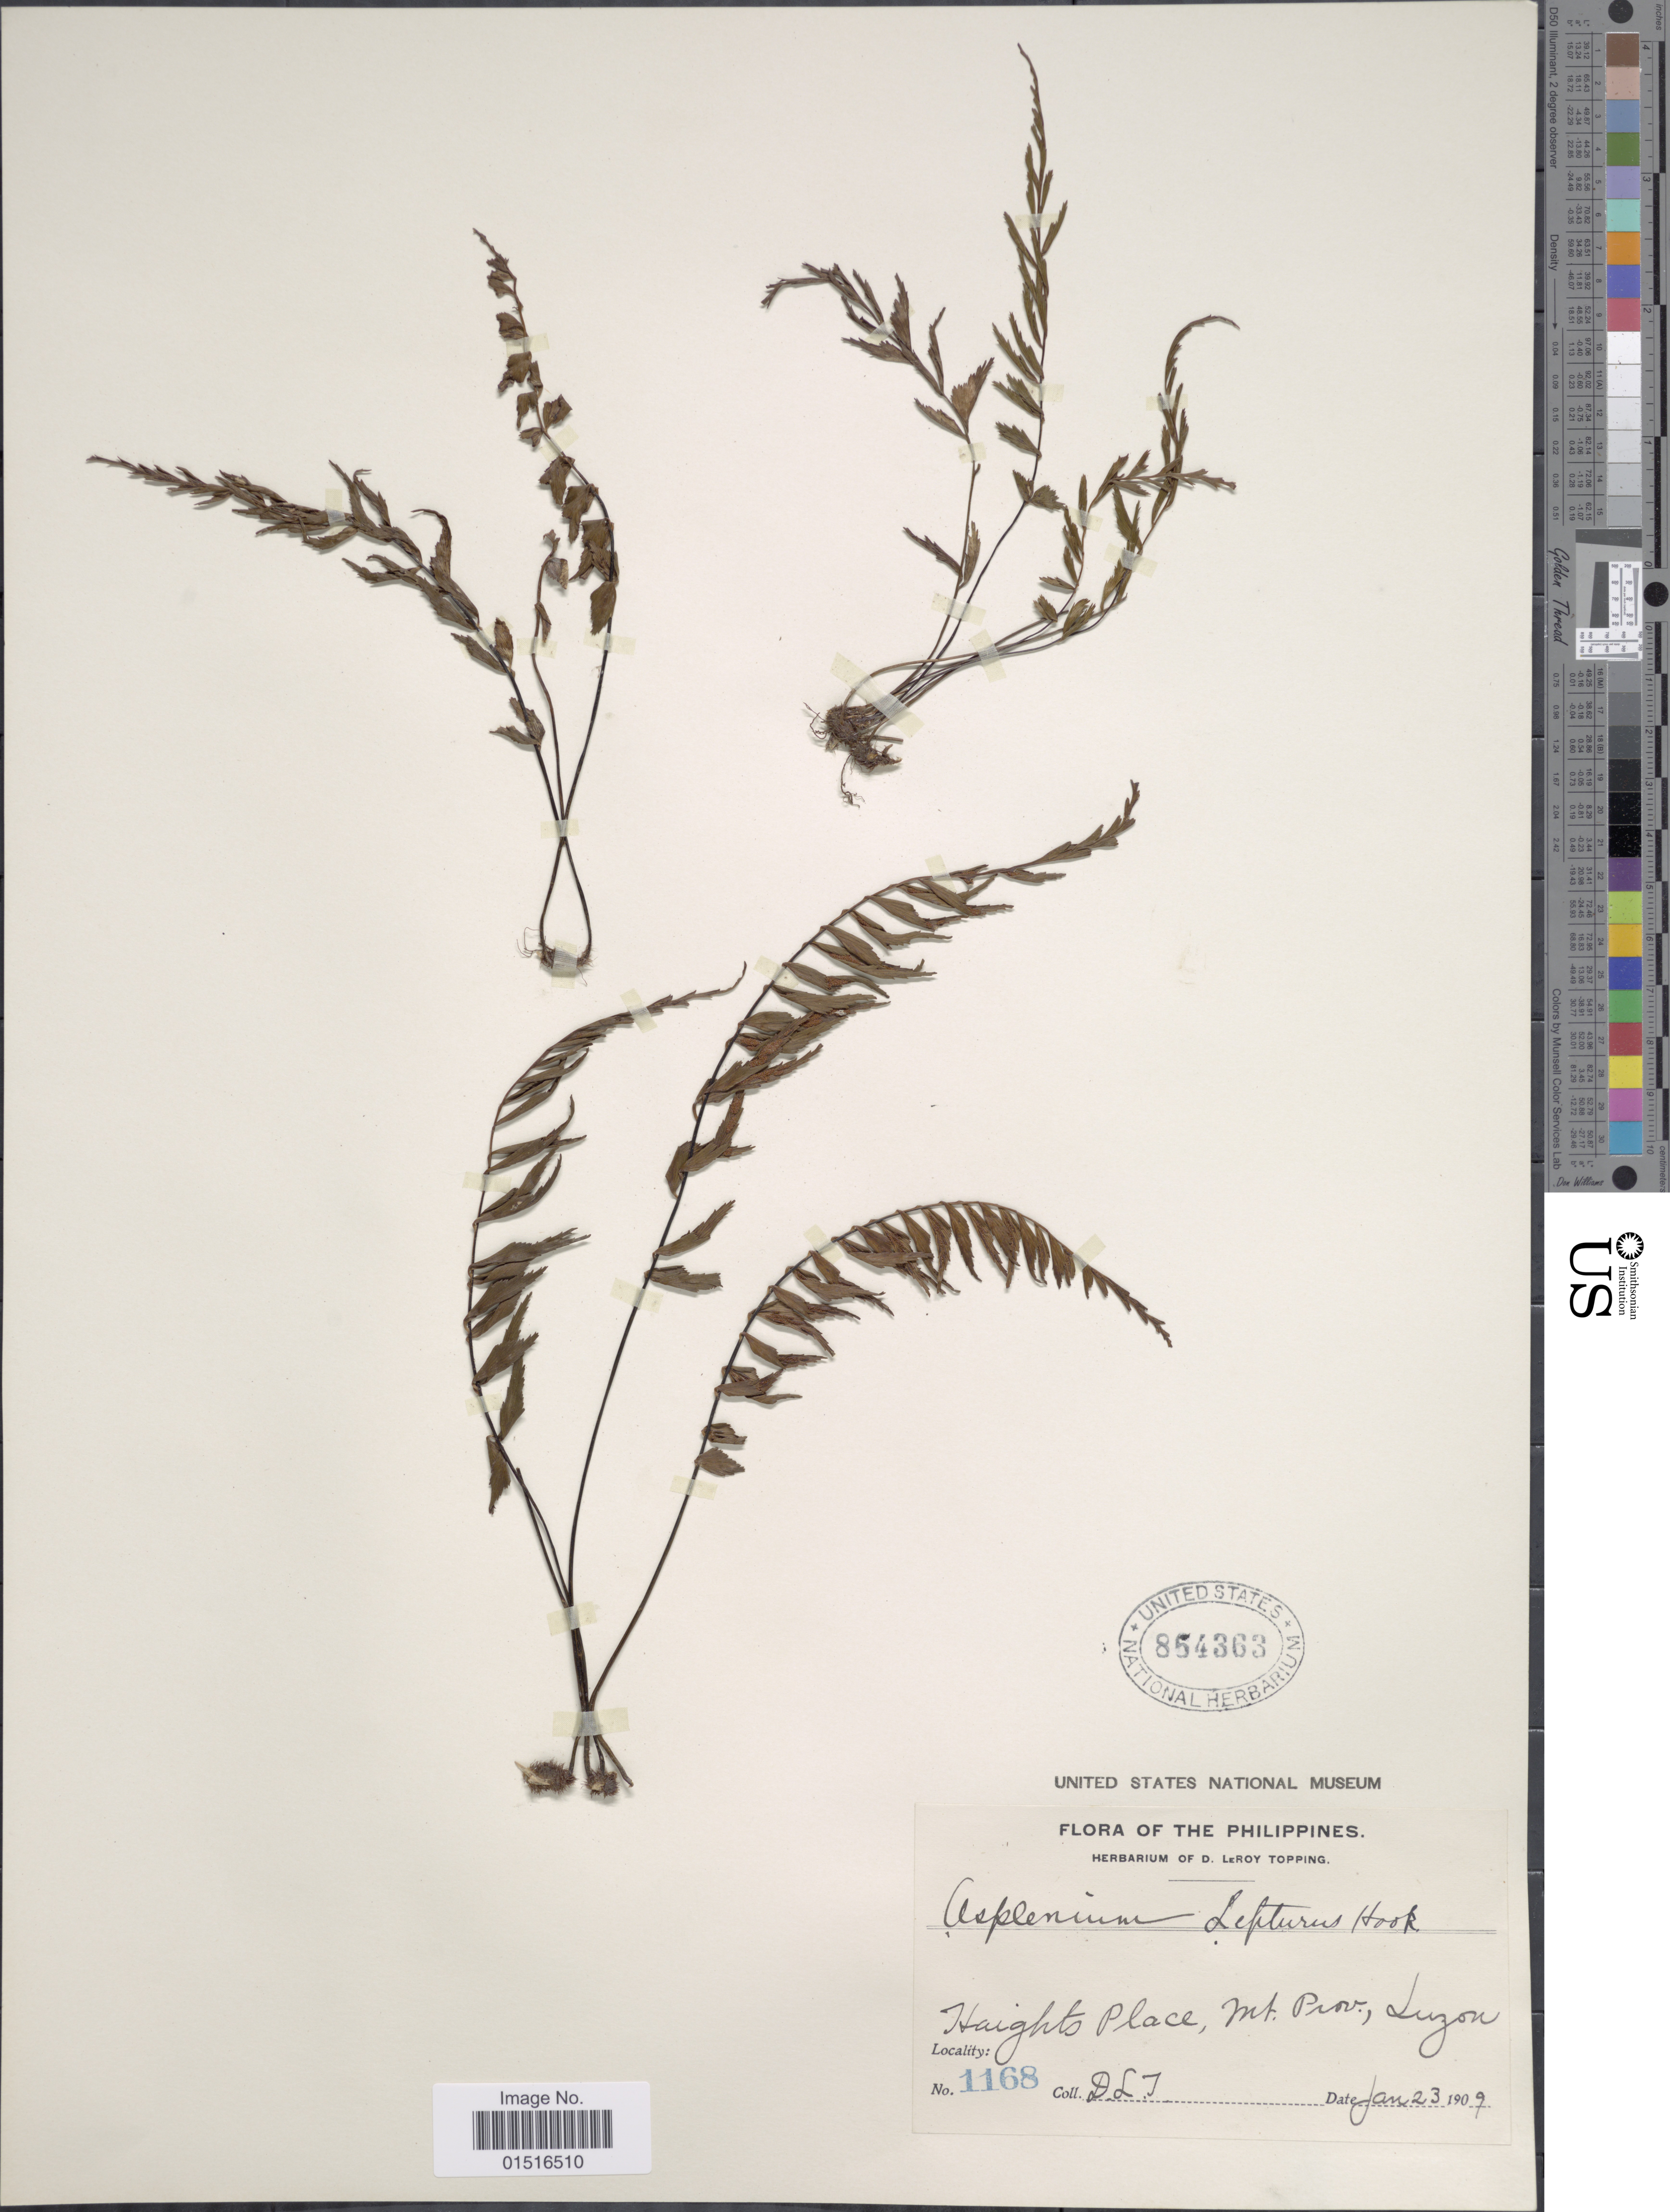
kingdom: Plantae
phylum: Tracheophyta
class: Polypodiopsida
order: Polypodiales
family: Aspleniaceae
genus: Asplenium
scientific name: Asplenium lepturus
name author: J. Sm. ex C. Presl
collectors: D. L. Topping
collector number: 1168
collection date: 1909-01-23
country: Philippines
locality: Haights Place, Mt. Prov., Luzon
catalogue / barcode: US 854363